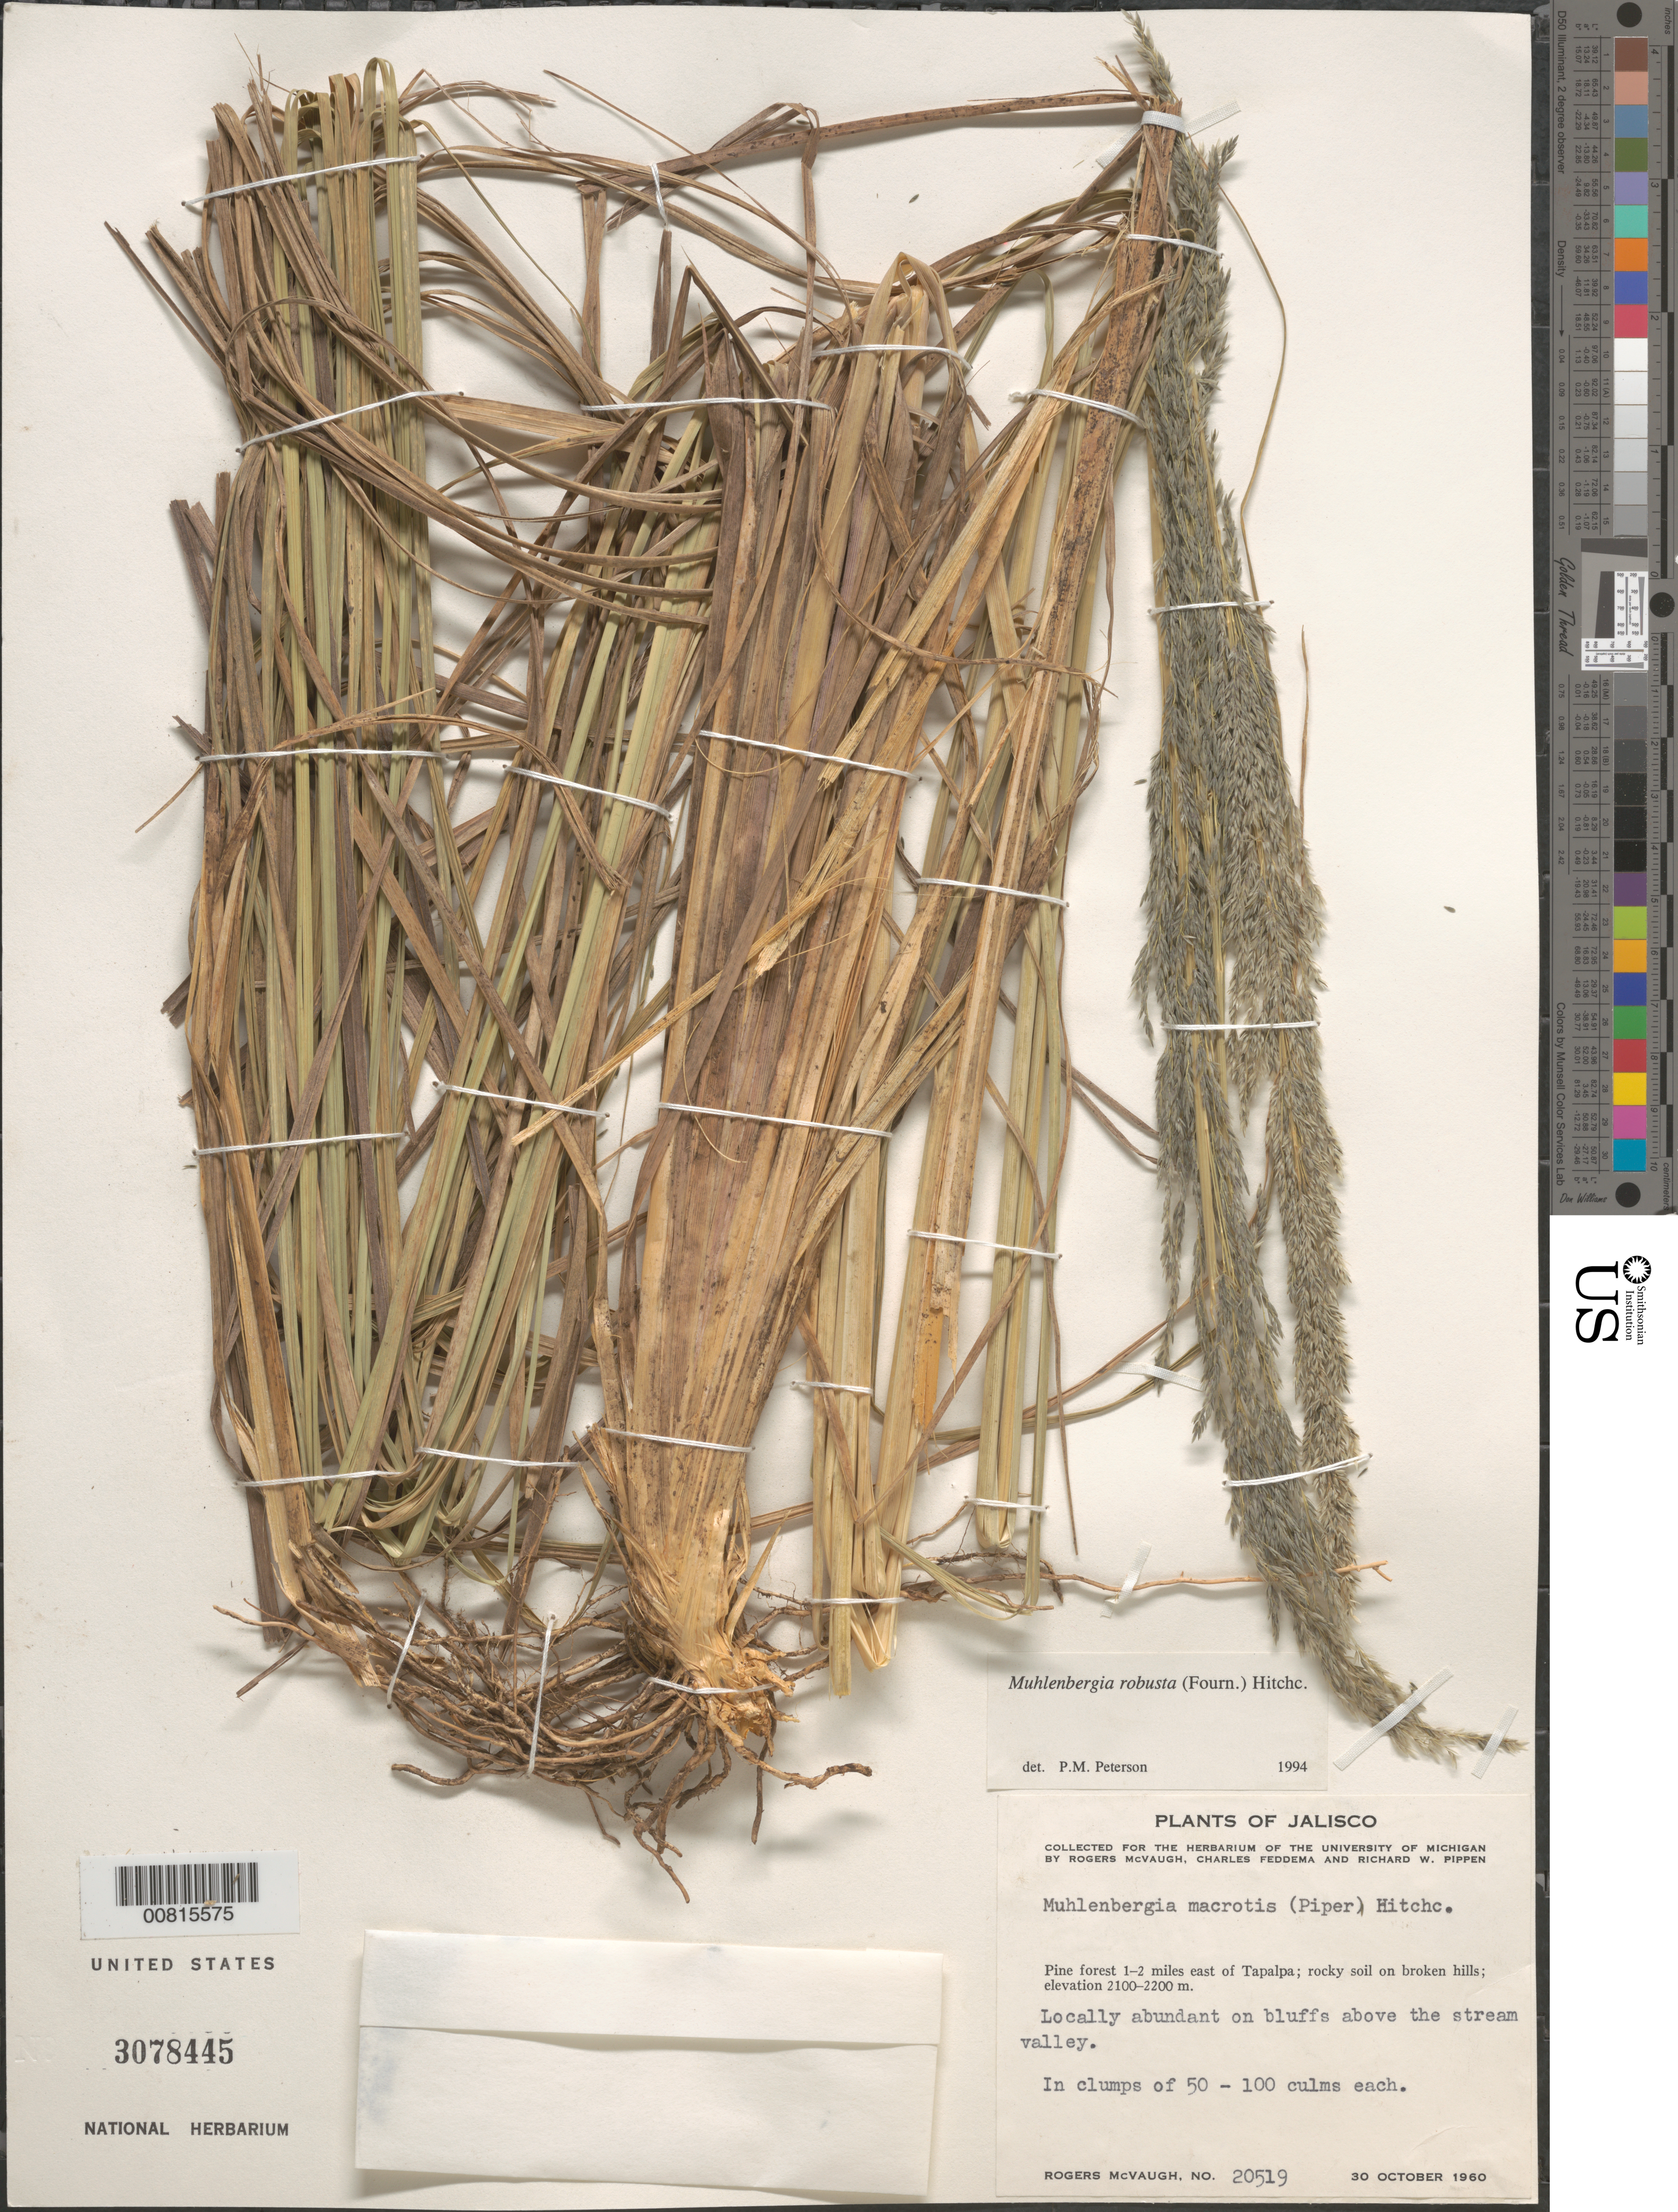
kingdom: Plantae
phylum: Tracheophyta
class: Liliopsida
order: Poales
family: Poaceae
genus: Muhlenbergia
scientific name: Muhlenbergia robusta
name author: (E. Fourn.) Hitchc.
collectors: R. McVaugh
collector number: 20519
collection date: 1960-10-30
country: Mexico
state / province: Jalisco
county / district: Tapalpa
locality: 1-2 mi E of Tapalpa, mpio. Tapalpa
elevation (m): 2200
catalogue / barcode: US 3078445